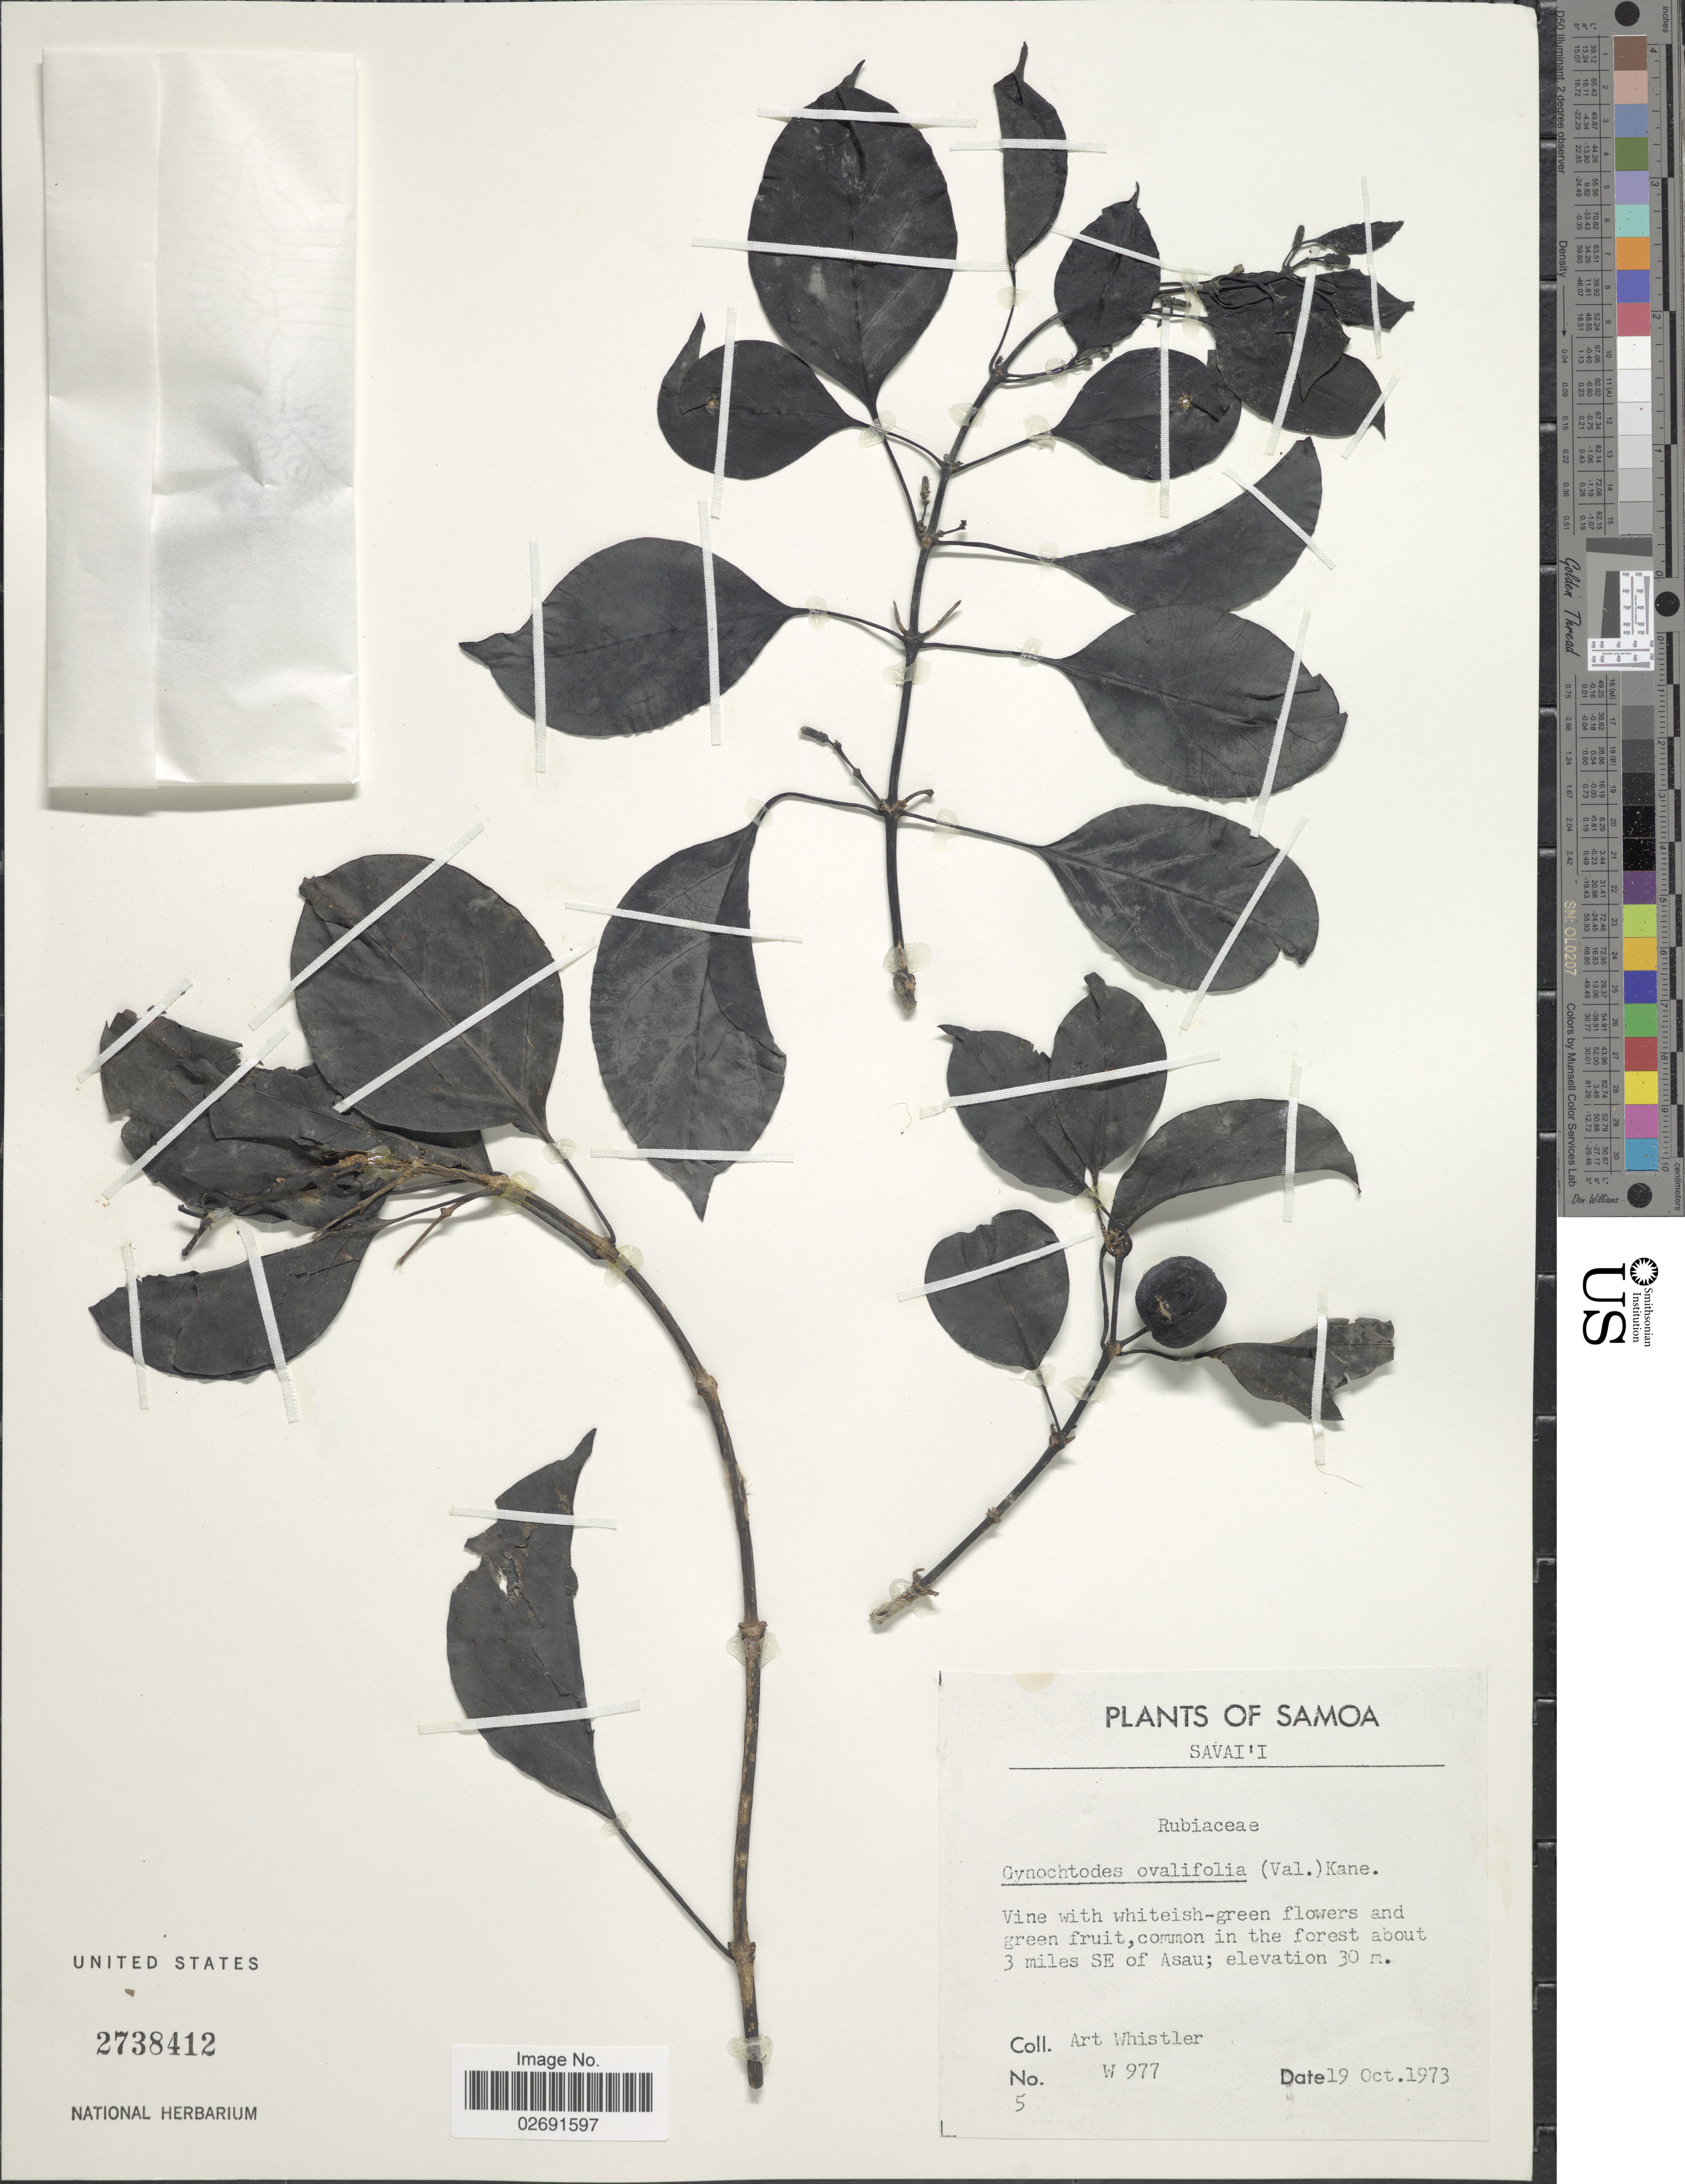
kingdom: Plantae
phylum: Tracheophyta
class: Magnoliopsida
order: Gentianales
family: Rubiaceae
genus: Gynochthodes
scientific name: Gynochthodes epiphytica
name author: (Rech. f.) A.C. Sm. & S.P. Darwin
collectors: A. Whistler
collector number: W 977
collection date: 1973-10-19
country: Samoa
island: Savai'i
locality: Savai'i. in the forest about 3 miles SE of Asau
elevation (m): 30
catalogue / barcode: US 2738412